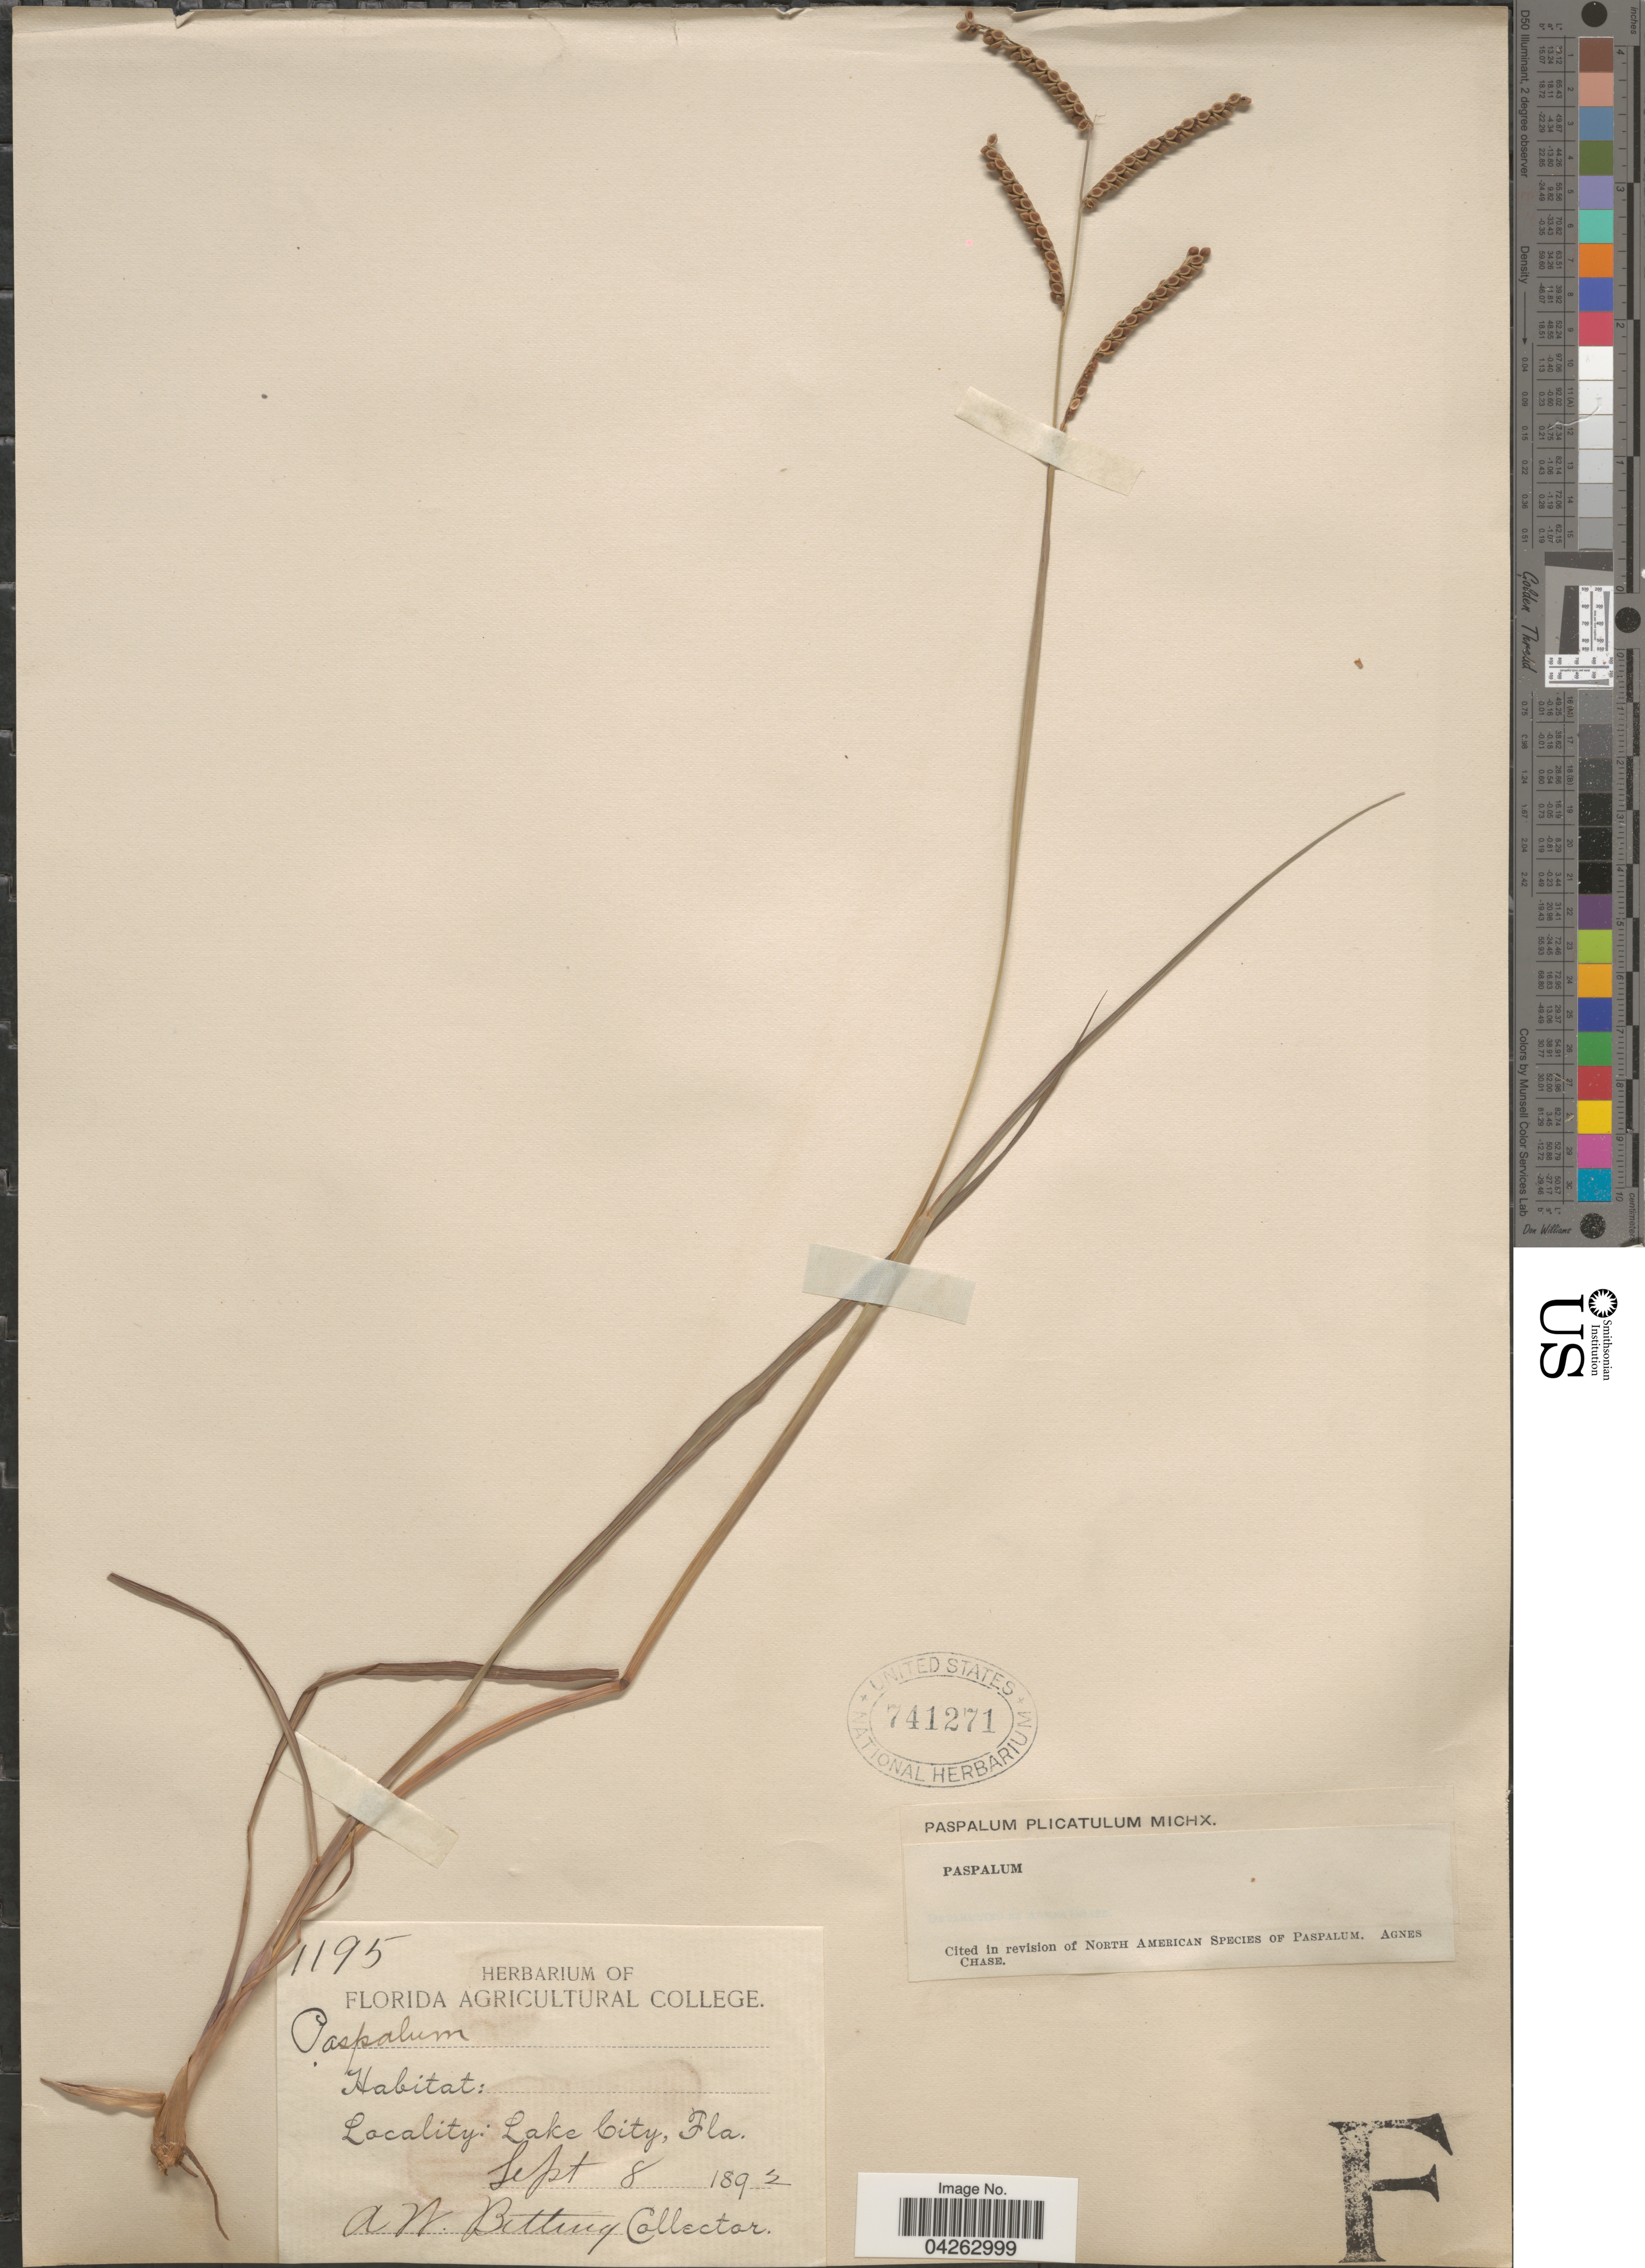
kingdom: Plantae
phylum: Tracheophyta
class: Liliopsida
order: Poales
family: Poaceae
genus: Paspalum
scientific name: Paspalum plicatulum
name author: Michx.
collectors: A. Bitting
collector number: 1195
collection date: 1892-09-08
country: United States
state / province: Florida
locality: Lake City.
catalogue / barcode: US 741271